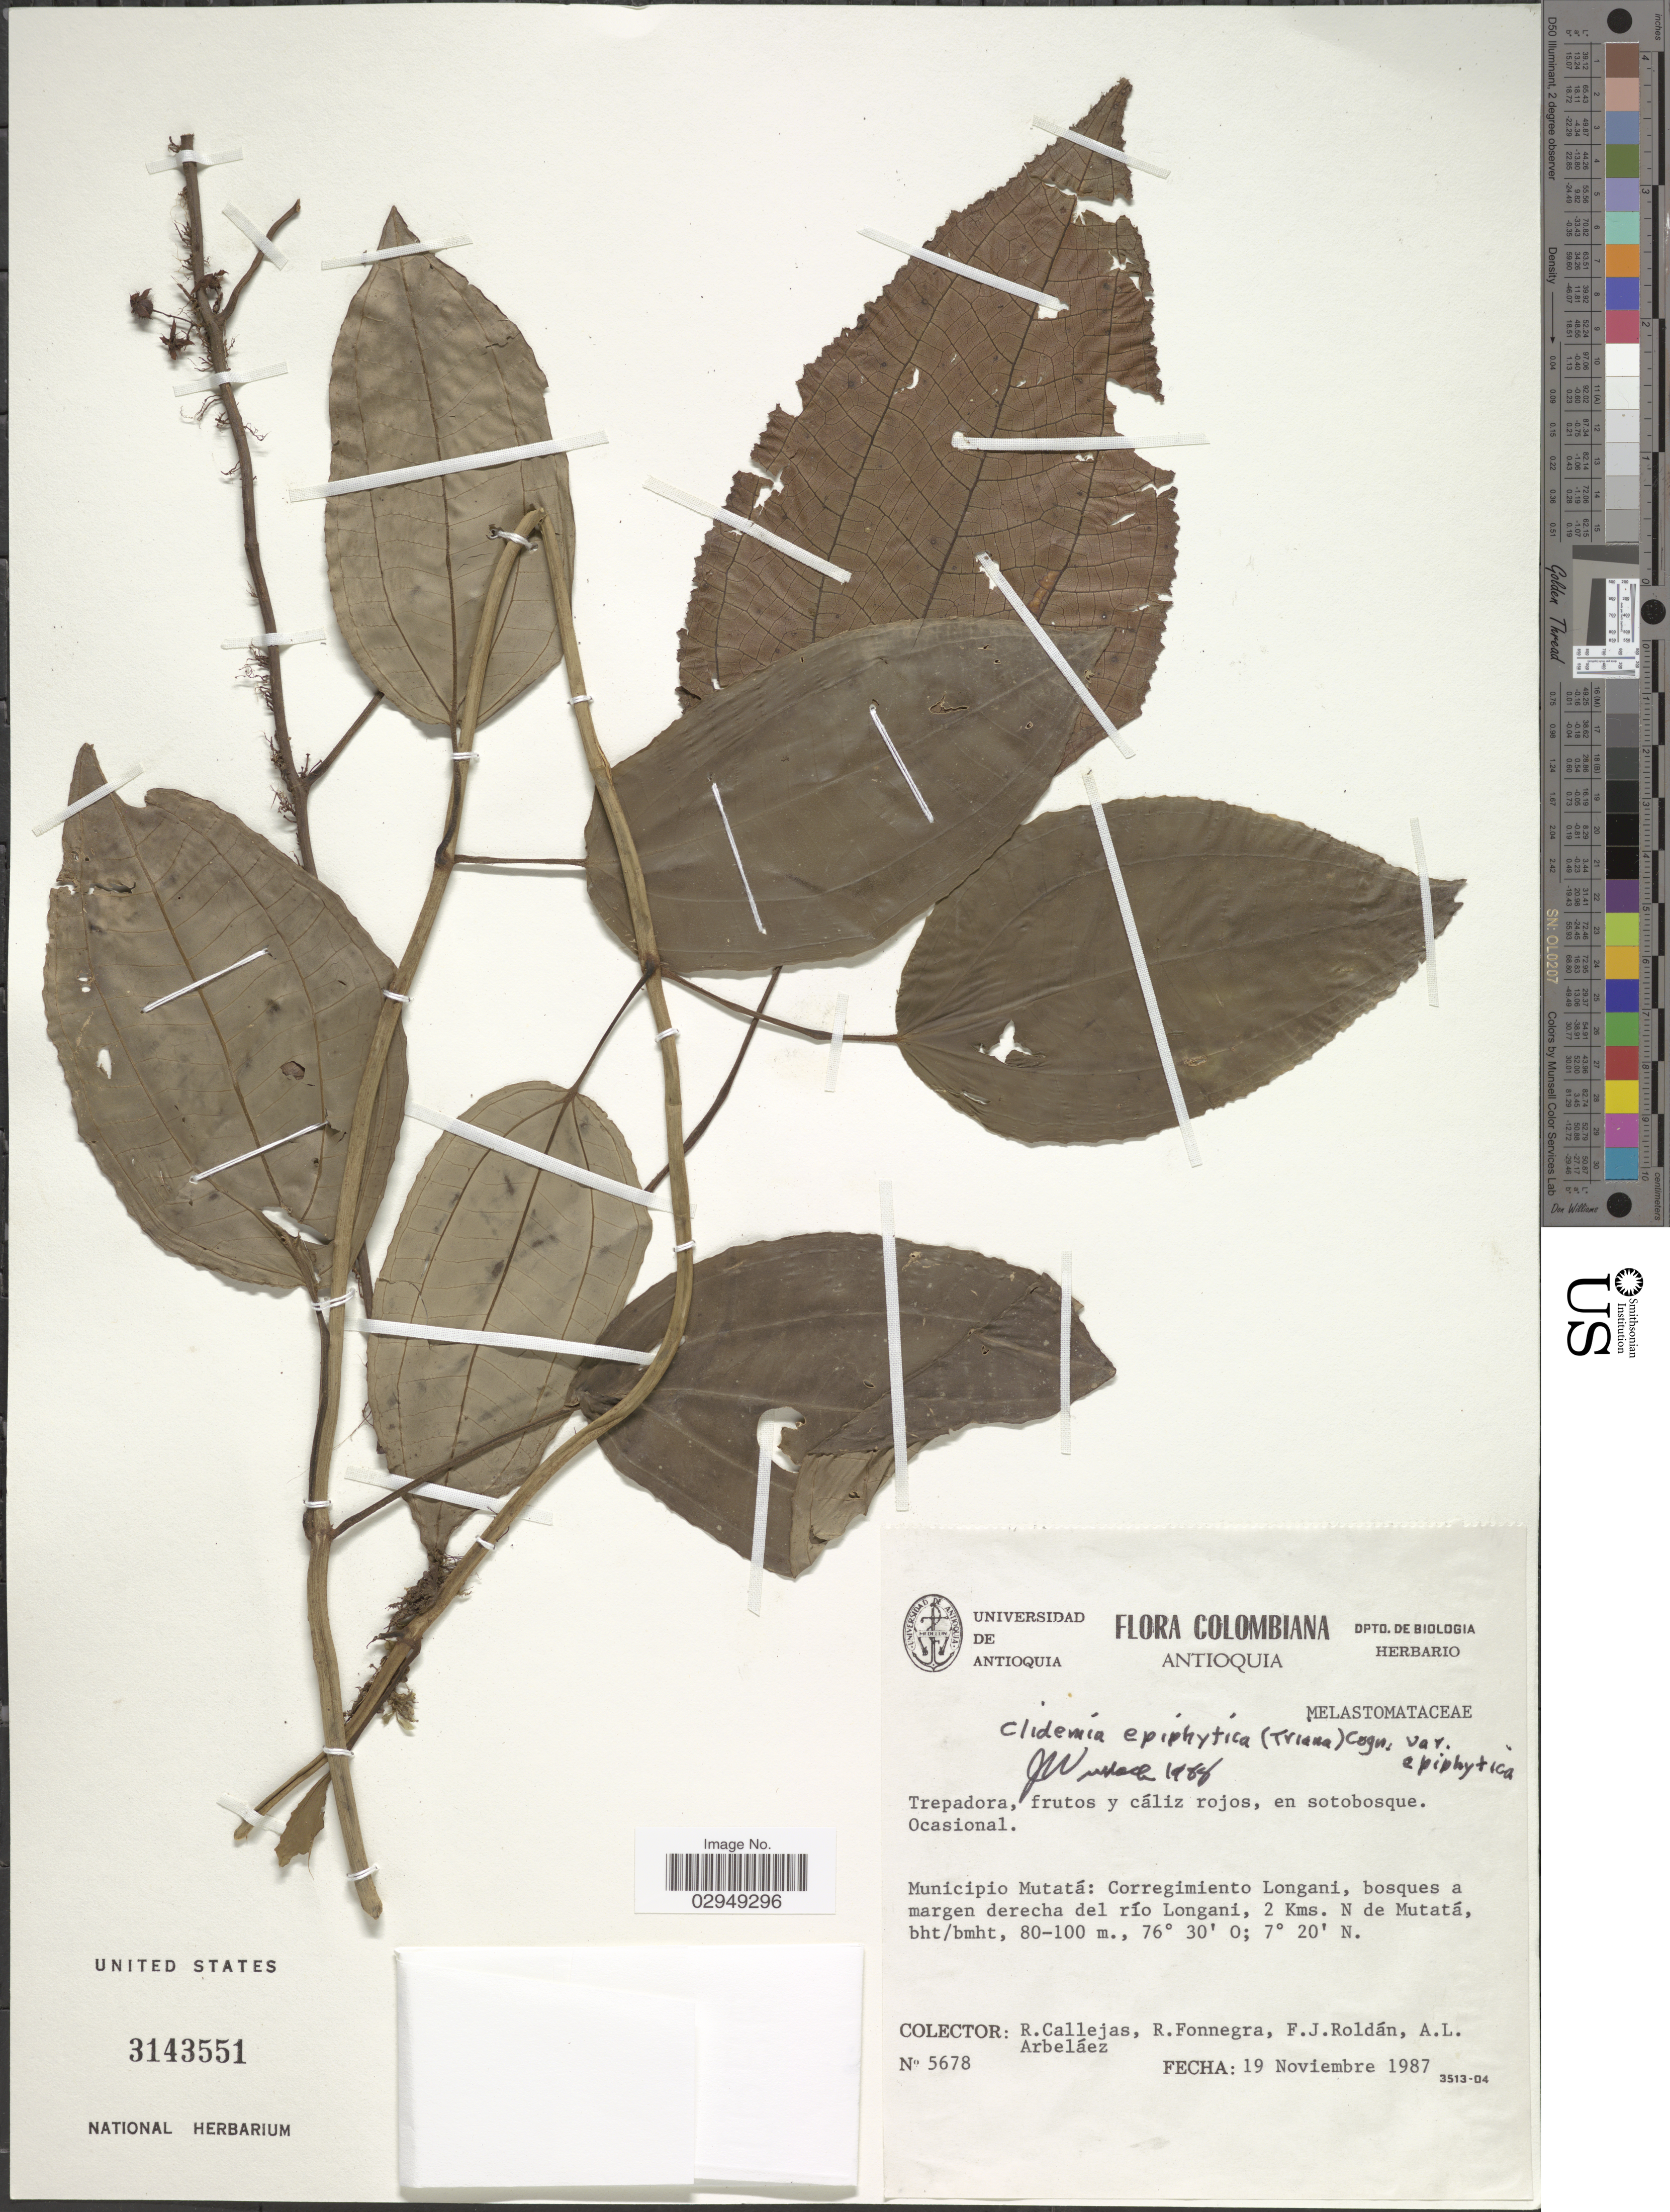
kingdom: Plantae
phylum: Tracheophyta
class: Magnoliopsida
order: Myrtales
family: Melastomataceae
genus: Clidemia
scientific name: Clidemia epiphytica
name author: (Triana) Cogn.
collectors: R. Callejas, R. Fonnegra, F. J. Roldán & A. Arbeláez Alvarez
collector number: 5678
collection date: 1987-11-19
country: Colombia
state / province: Antioquia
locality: Municipio Mutatá: Corregimiento Longani, bosques a margen derecha del río Longani, 2 Kms. N de Mutatá, bht/bmht.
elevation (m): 80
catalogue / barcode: US 3143551